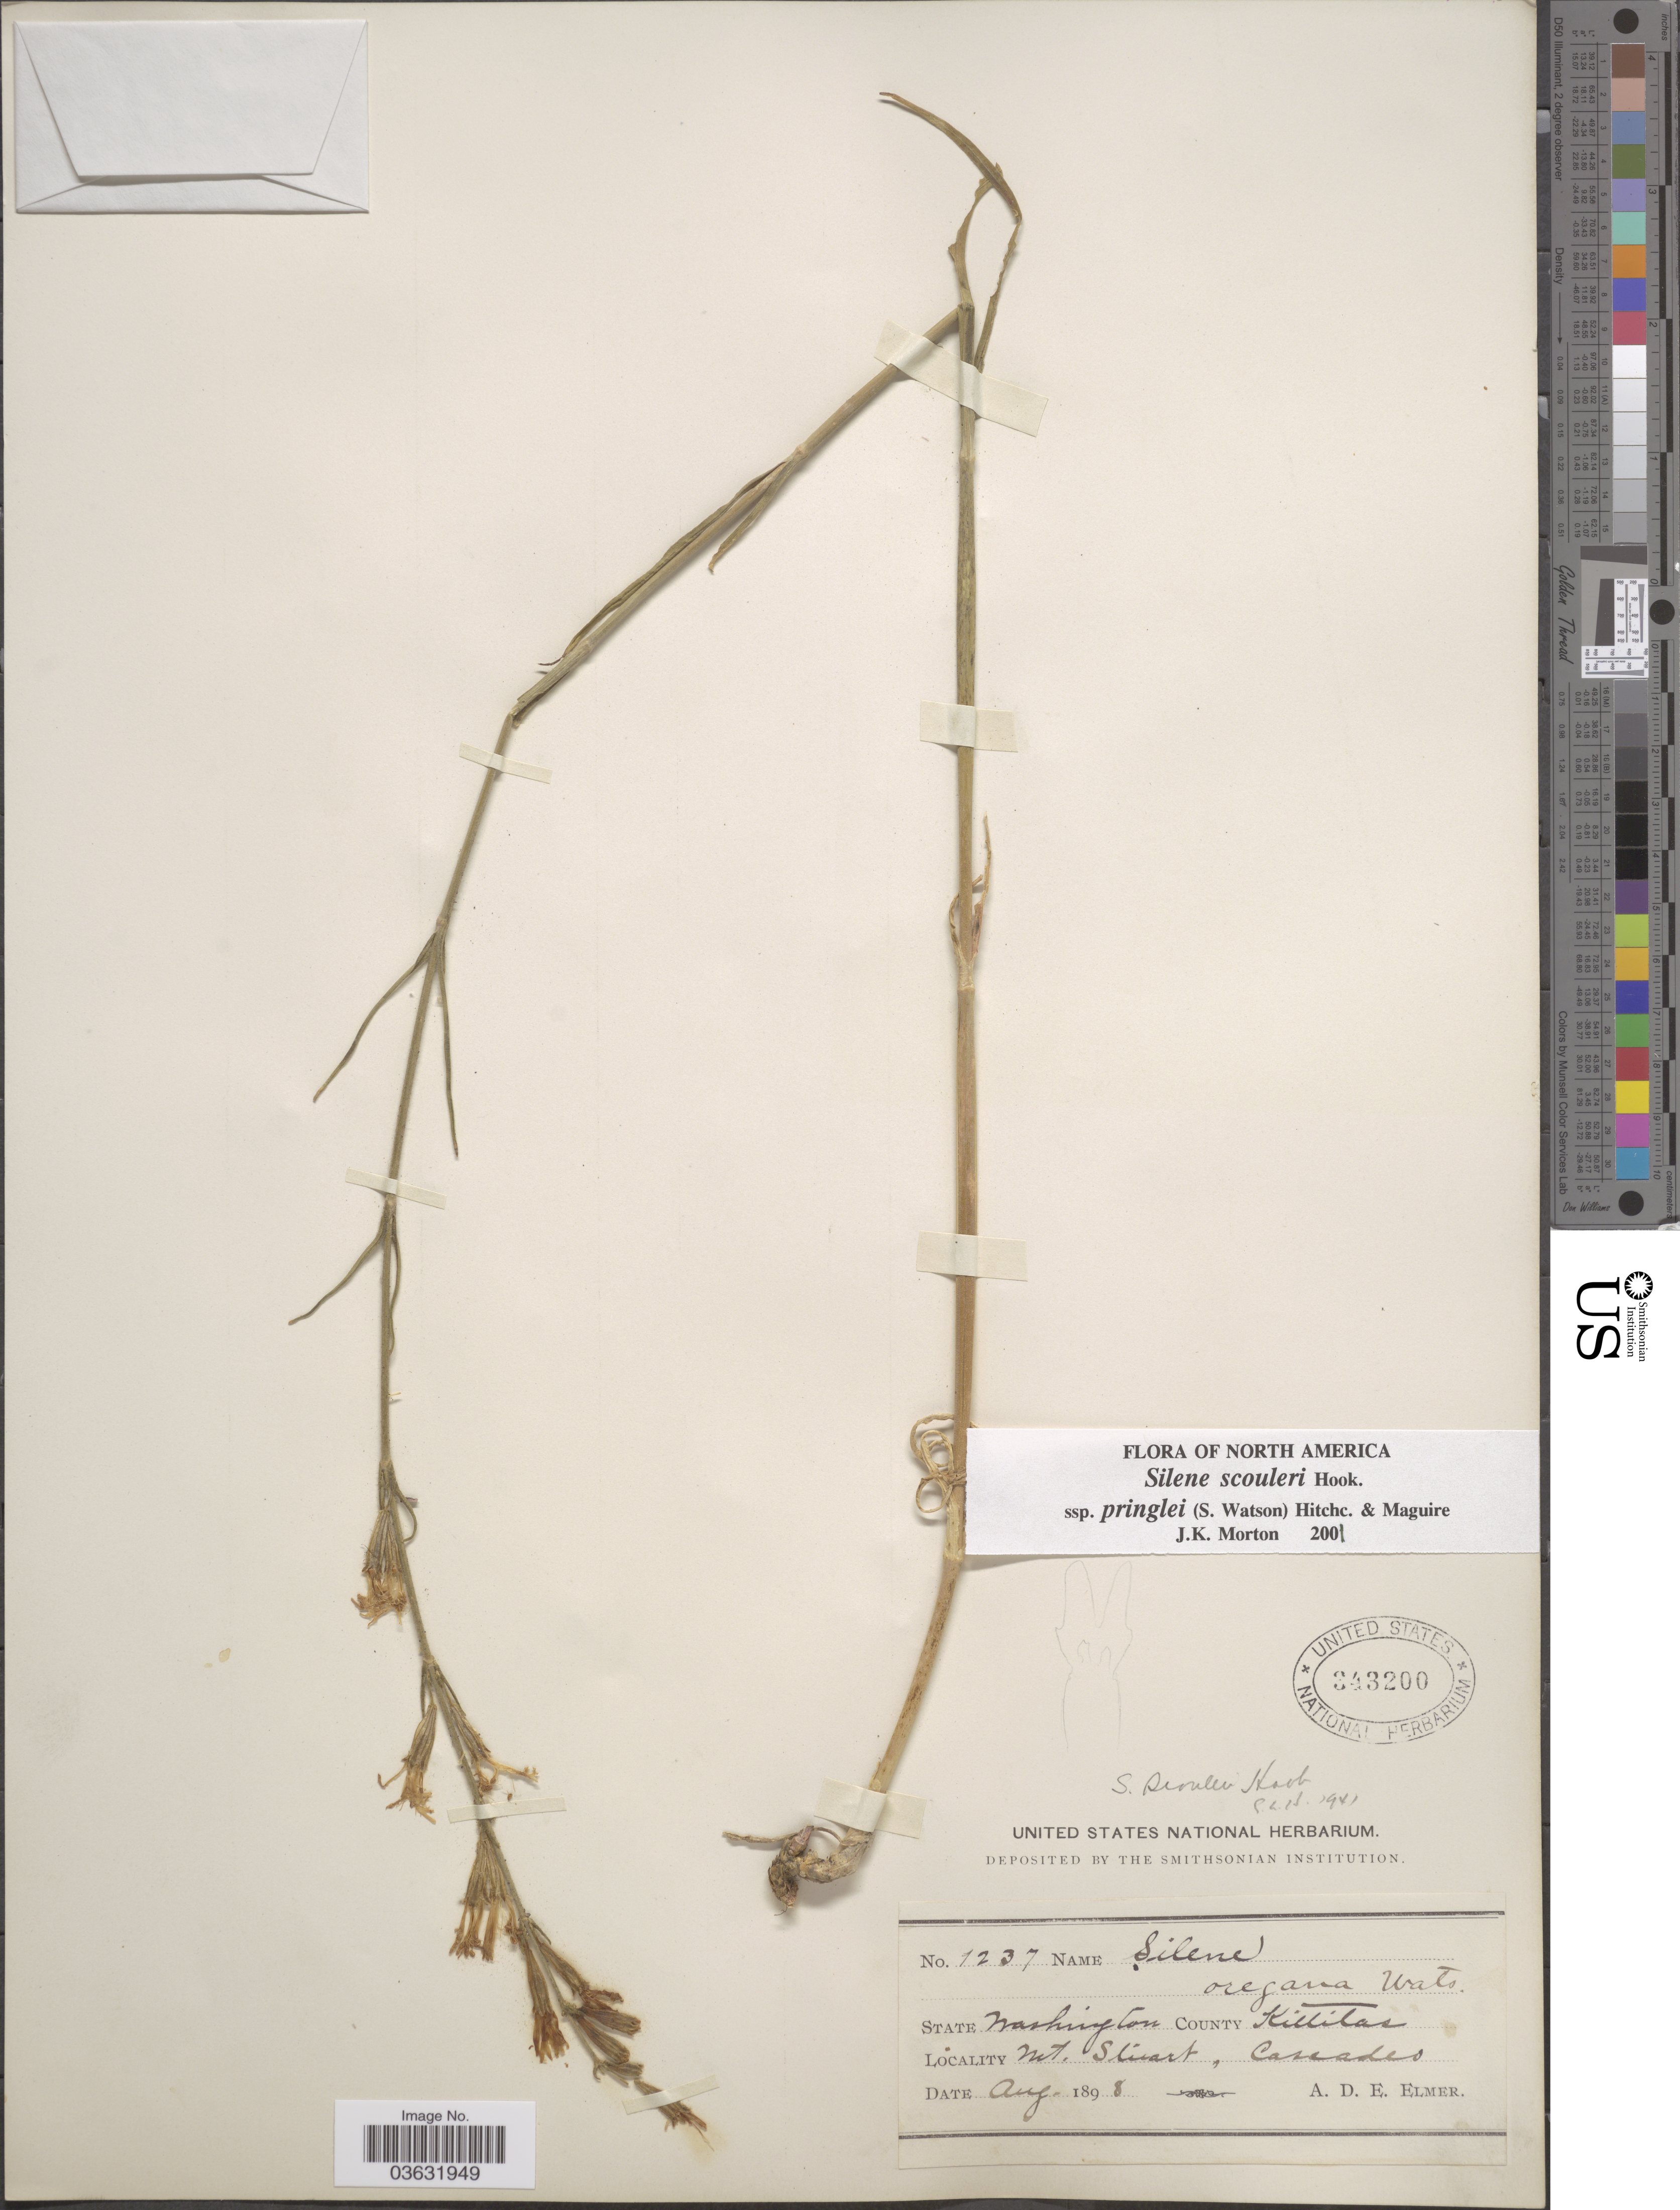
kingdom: Plantae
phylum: Tracheophyta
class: Magnoliopsida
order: Caryophyllales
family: Caryophyllaceae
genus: Silene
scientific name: Silene scouleri subsp. pringlei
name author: (S. Watson) C.L. Hitchc. & Maguire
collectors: A. D. E. Elmer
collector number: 1237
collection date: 1898-08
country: United States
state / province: Washington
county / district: Kittitas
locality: County Kittitas. Mt. Stuart, Cascades.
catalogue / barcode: US 343200